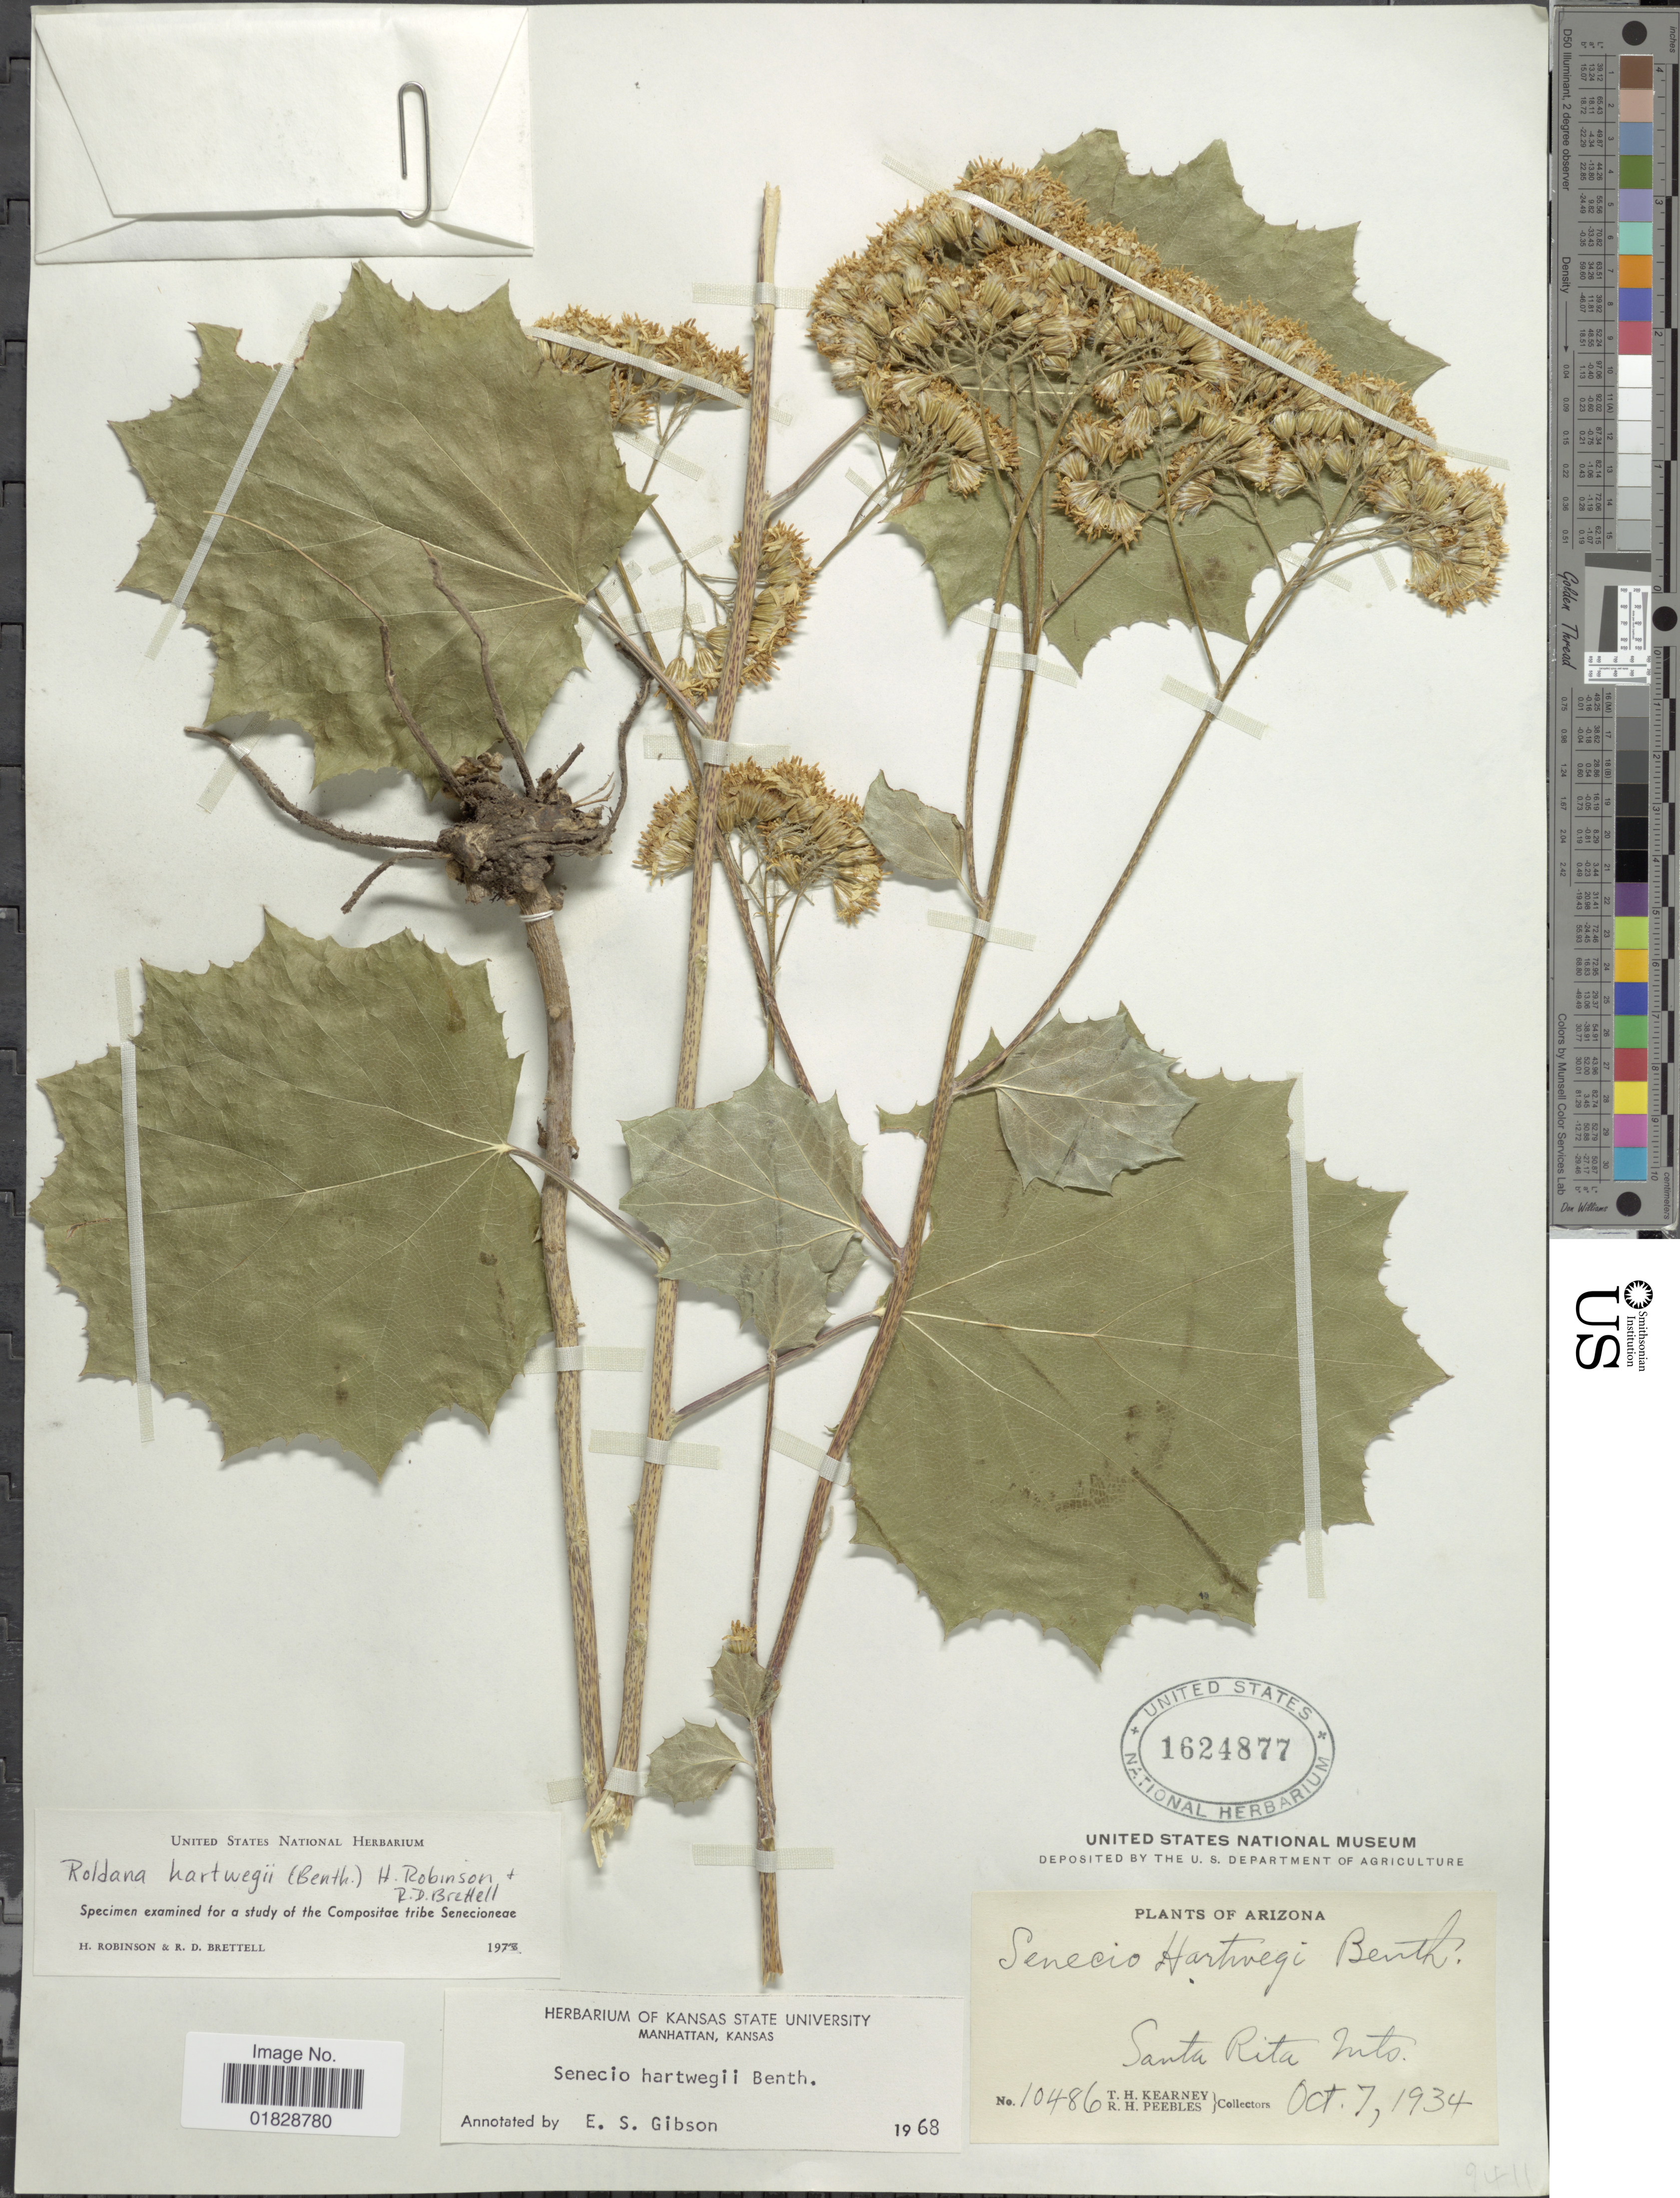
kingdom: Plantae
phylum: Tracheophyta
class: Magnoliopsida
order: Asterales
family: Asteraceae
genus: Roldana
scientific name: Roldana hartwegii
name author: (Benth.) H. Rob. & Brettell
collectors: T. H. Kearney & R. H. Peebles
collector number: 10486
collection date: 1934-10-07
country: United States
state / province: Arizona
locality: Santa Rita Mts.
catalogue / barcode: US 1624877